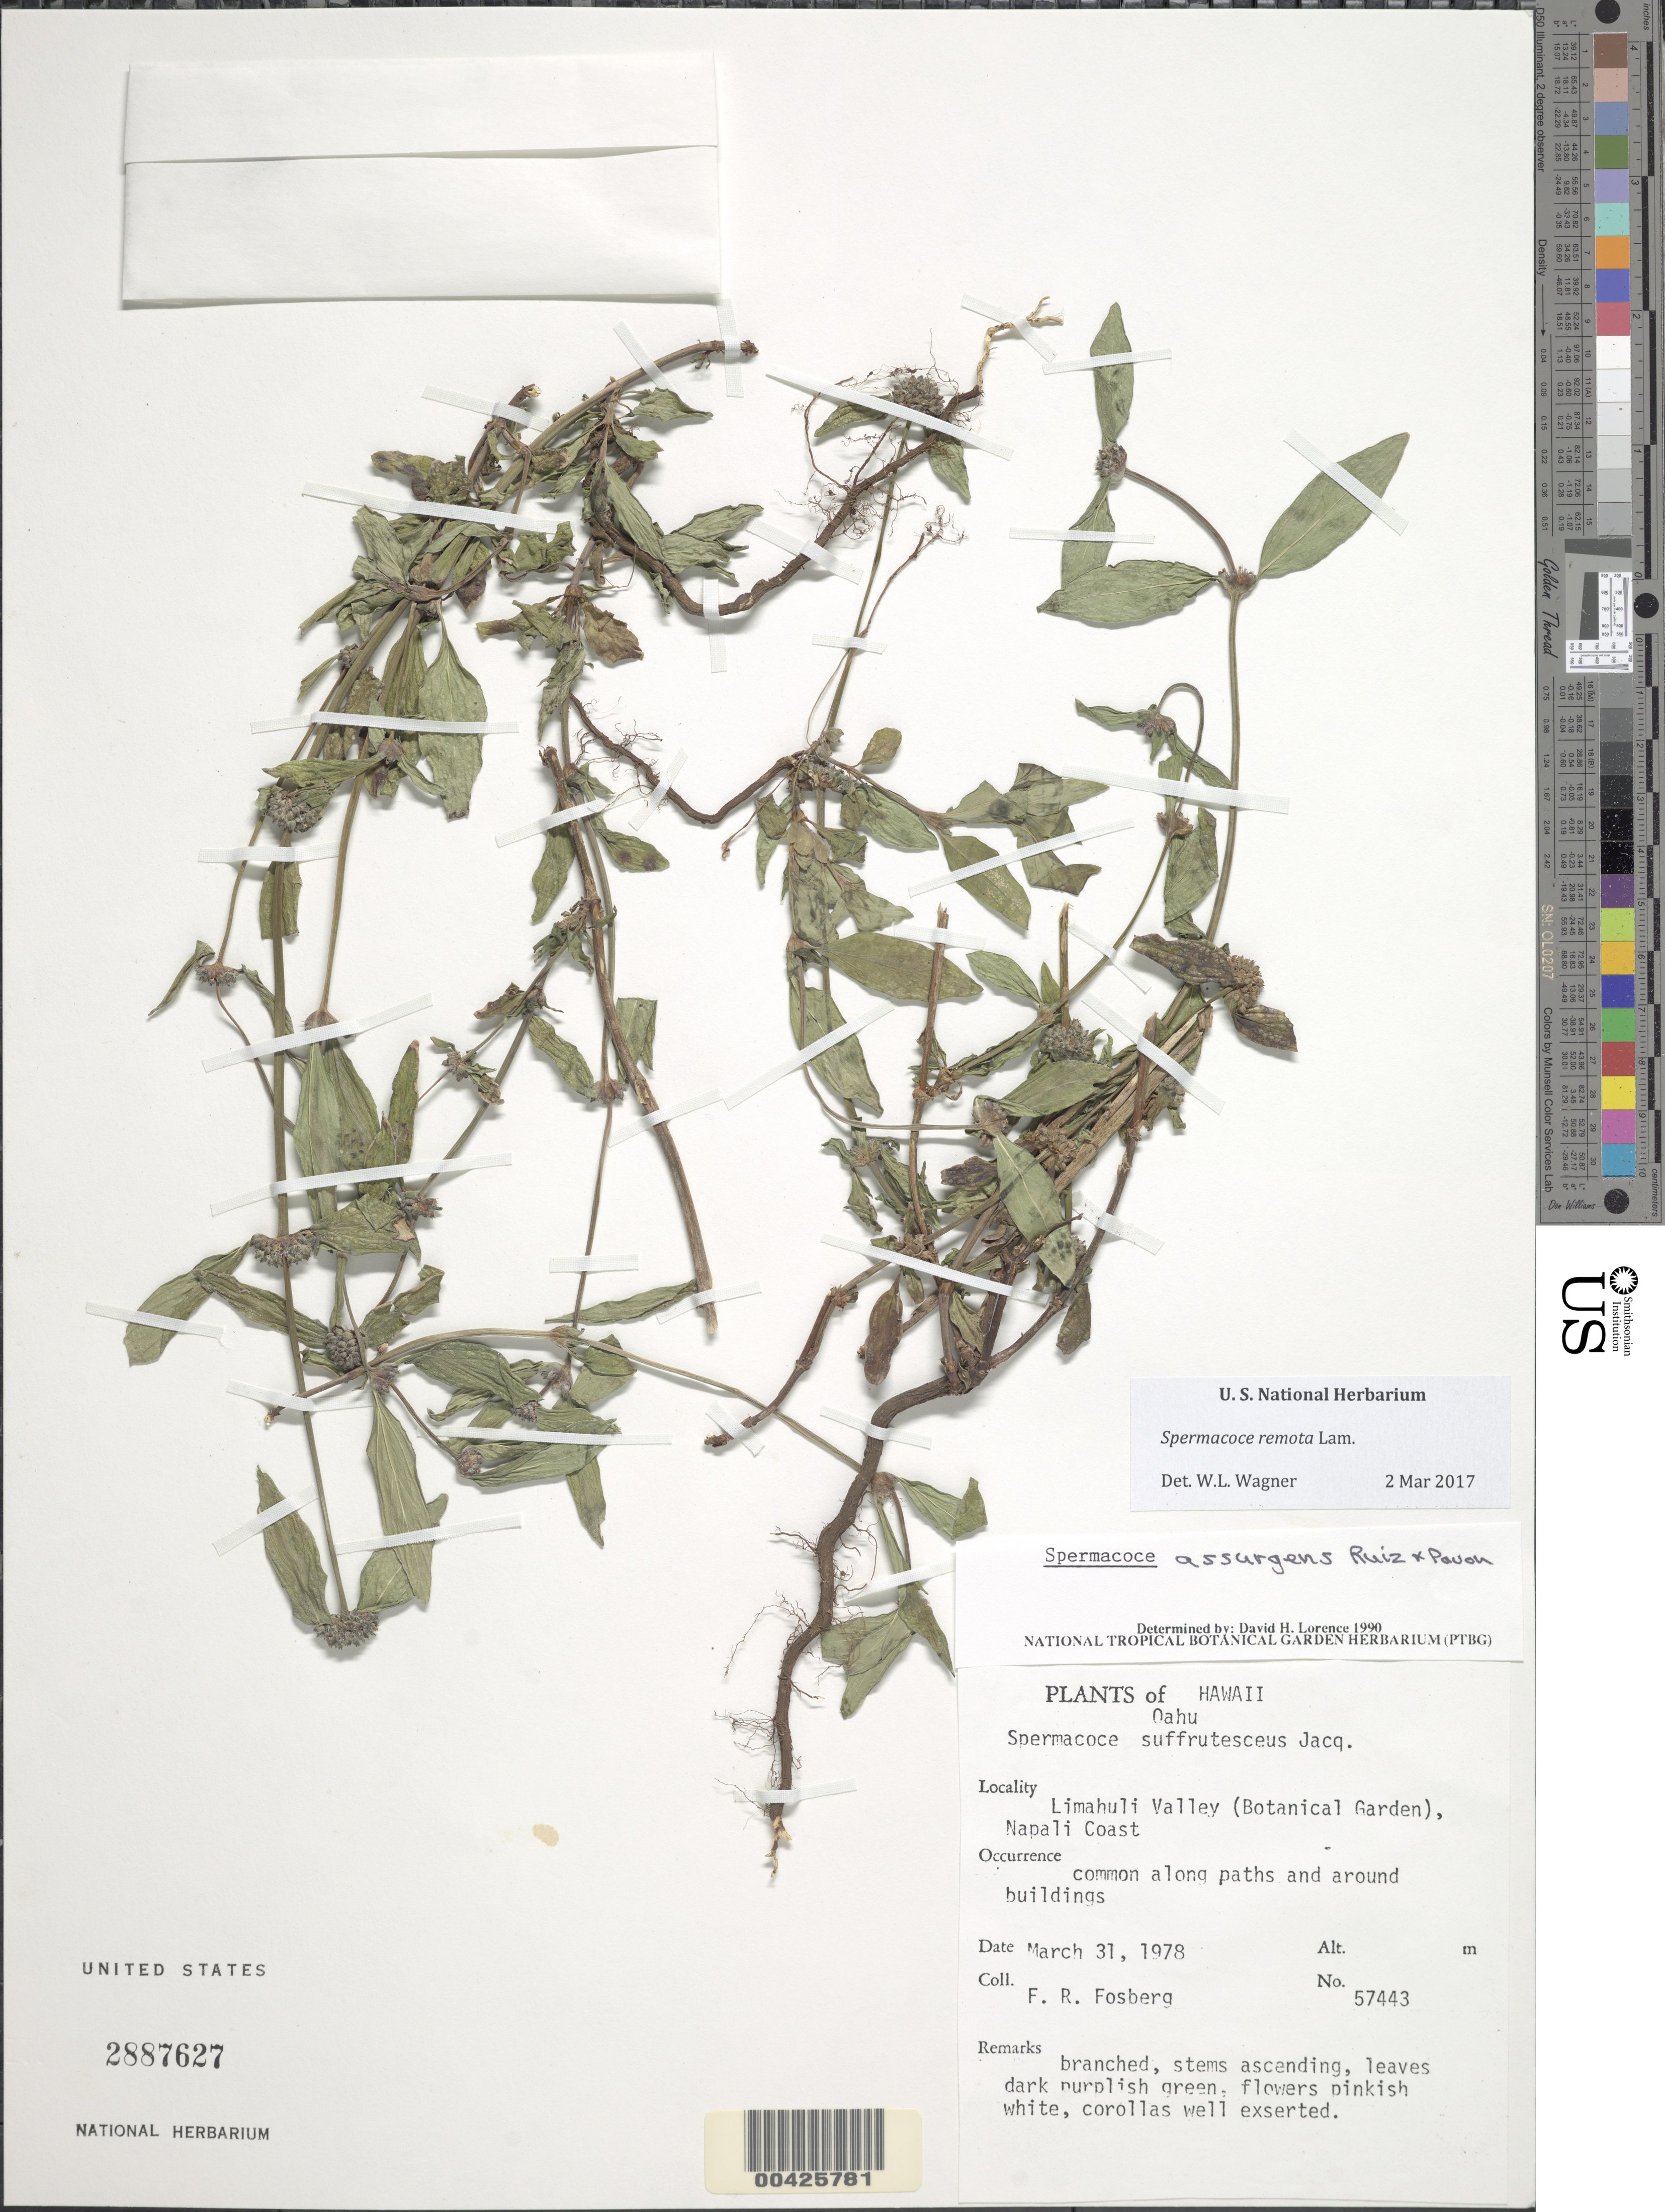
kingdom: Plantae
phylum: Tracheophyta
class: Magnoliopsida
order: Gentianales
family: Rubiaceae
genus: Spermacoce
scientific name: Spermacoce remota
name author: Lam.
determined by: Wagner, W. L., (BOT), Smithsonian Institution - National Museum of Natural History (UNITED STATES)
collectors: F. R. Fosberg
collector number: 57443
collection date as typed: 31 Mar 1978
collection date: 1978-03-31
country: United States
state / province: Hawaii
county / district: Kauai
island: Kaua'i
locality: Limahuli Valley (Botanical Garden), Napali Coast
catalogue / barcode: US 2887627